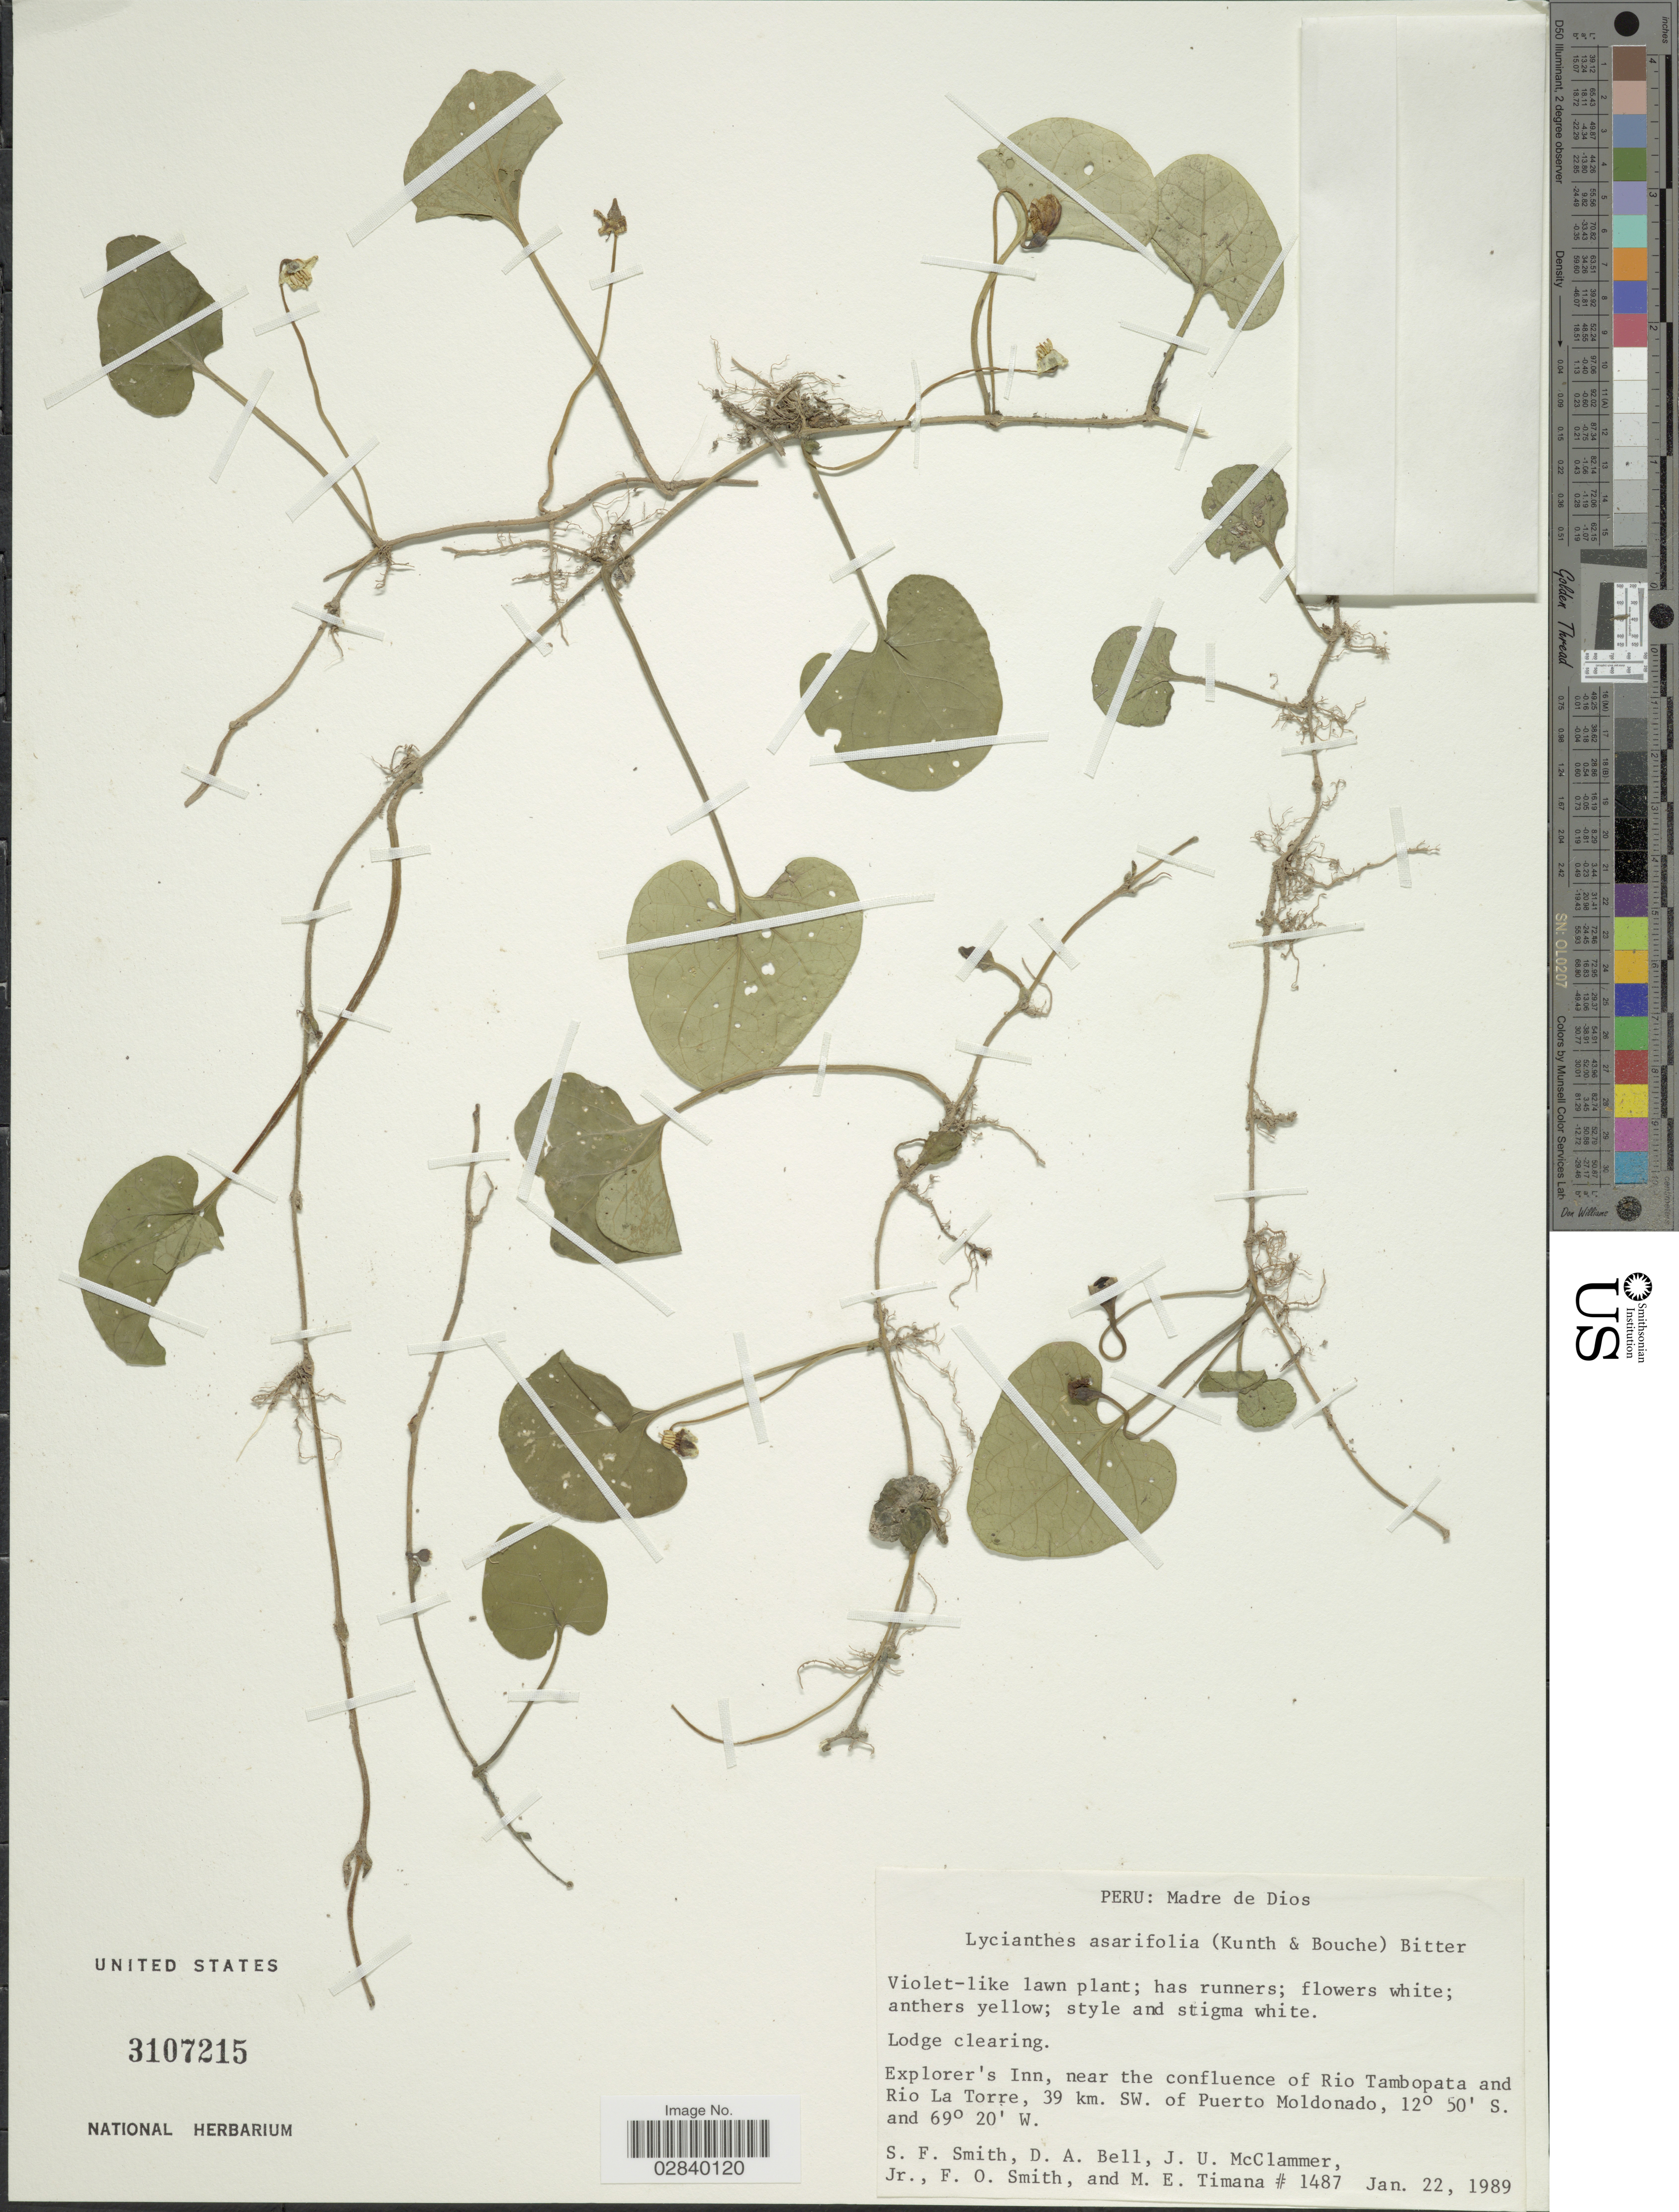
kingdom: Plantae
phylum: Tracheophyta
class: Magnoliopsida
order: Solanales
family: Solanaceae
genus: Lycianthes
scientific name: Lycianthes asarifolia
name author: (Kunth & C.D. Bouché) Bitter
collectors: S.F. Smith, D. A. Bell, J. McClammer Jr. & F. Smith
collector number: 1487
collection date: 1989-01-22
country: Peru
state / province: Madre de Dios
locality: Explorer's Inn, near the confluence of Rio Tambopata and Rio La Torre, 39 km. SW. of Puerto Moldonado.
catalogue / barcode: US 3107215